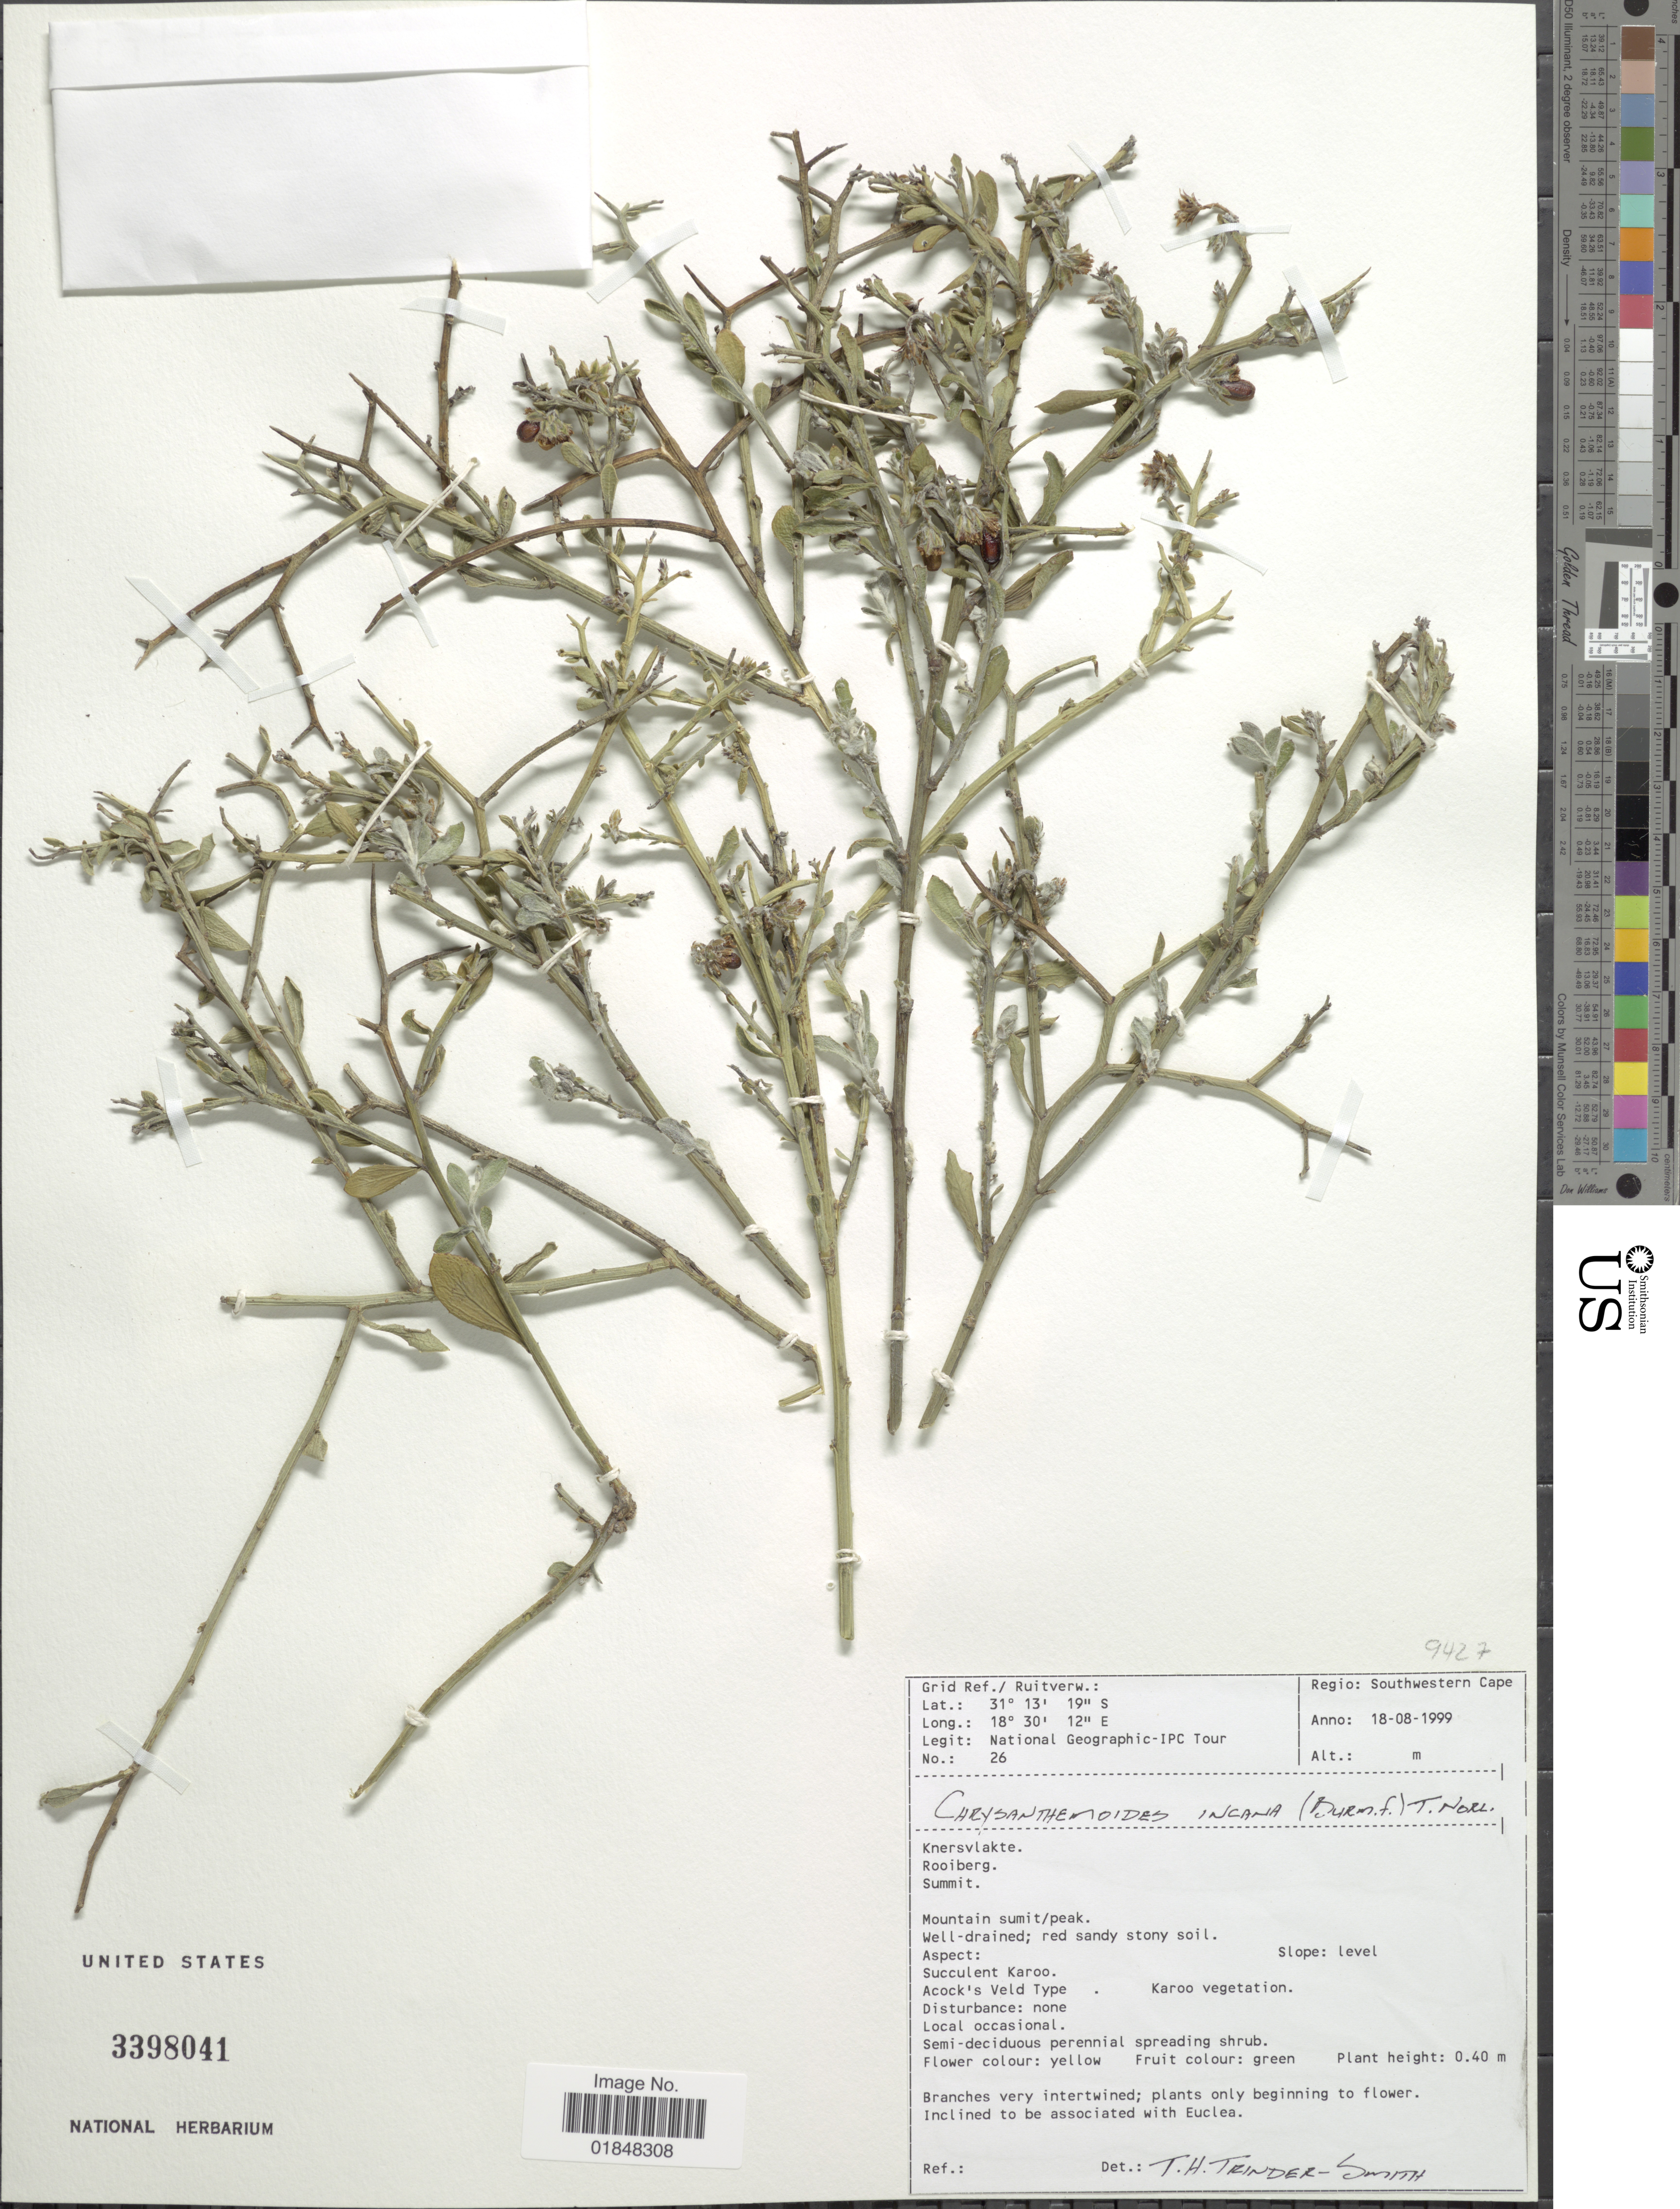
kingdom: Plantae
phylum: Tracheophyta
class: Magnoliopsida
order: Asterales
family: Asteraceae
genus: Osteospermum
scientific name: Osteospermum incana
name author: (Burm. f.) L.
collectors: National Geographic IPC T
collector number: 26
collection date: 1999-08-18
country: South Africa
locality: Southwestern Cape, Knersvlakte, Rooiberg, Summit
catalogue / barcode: US 3398041